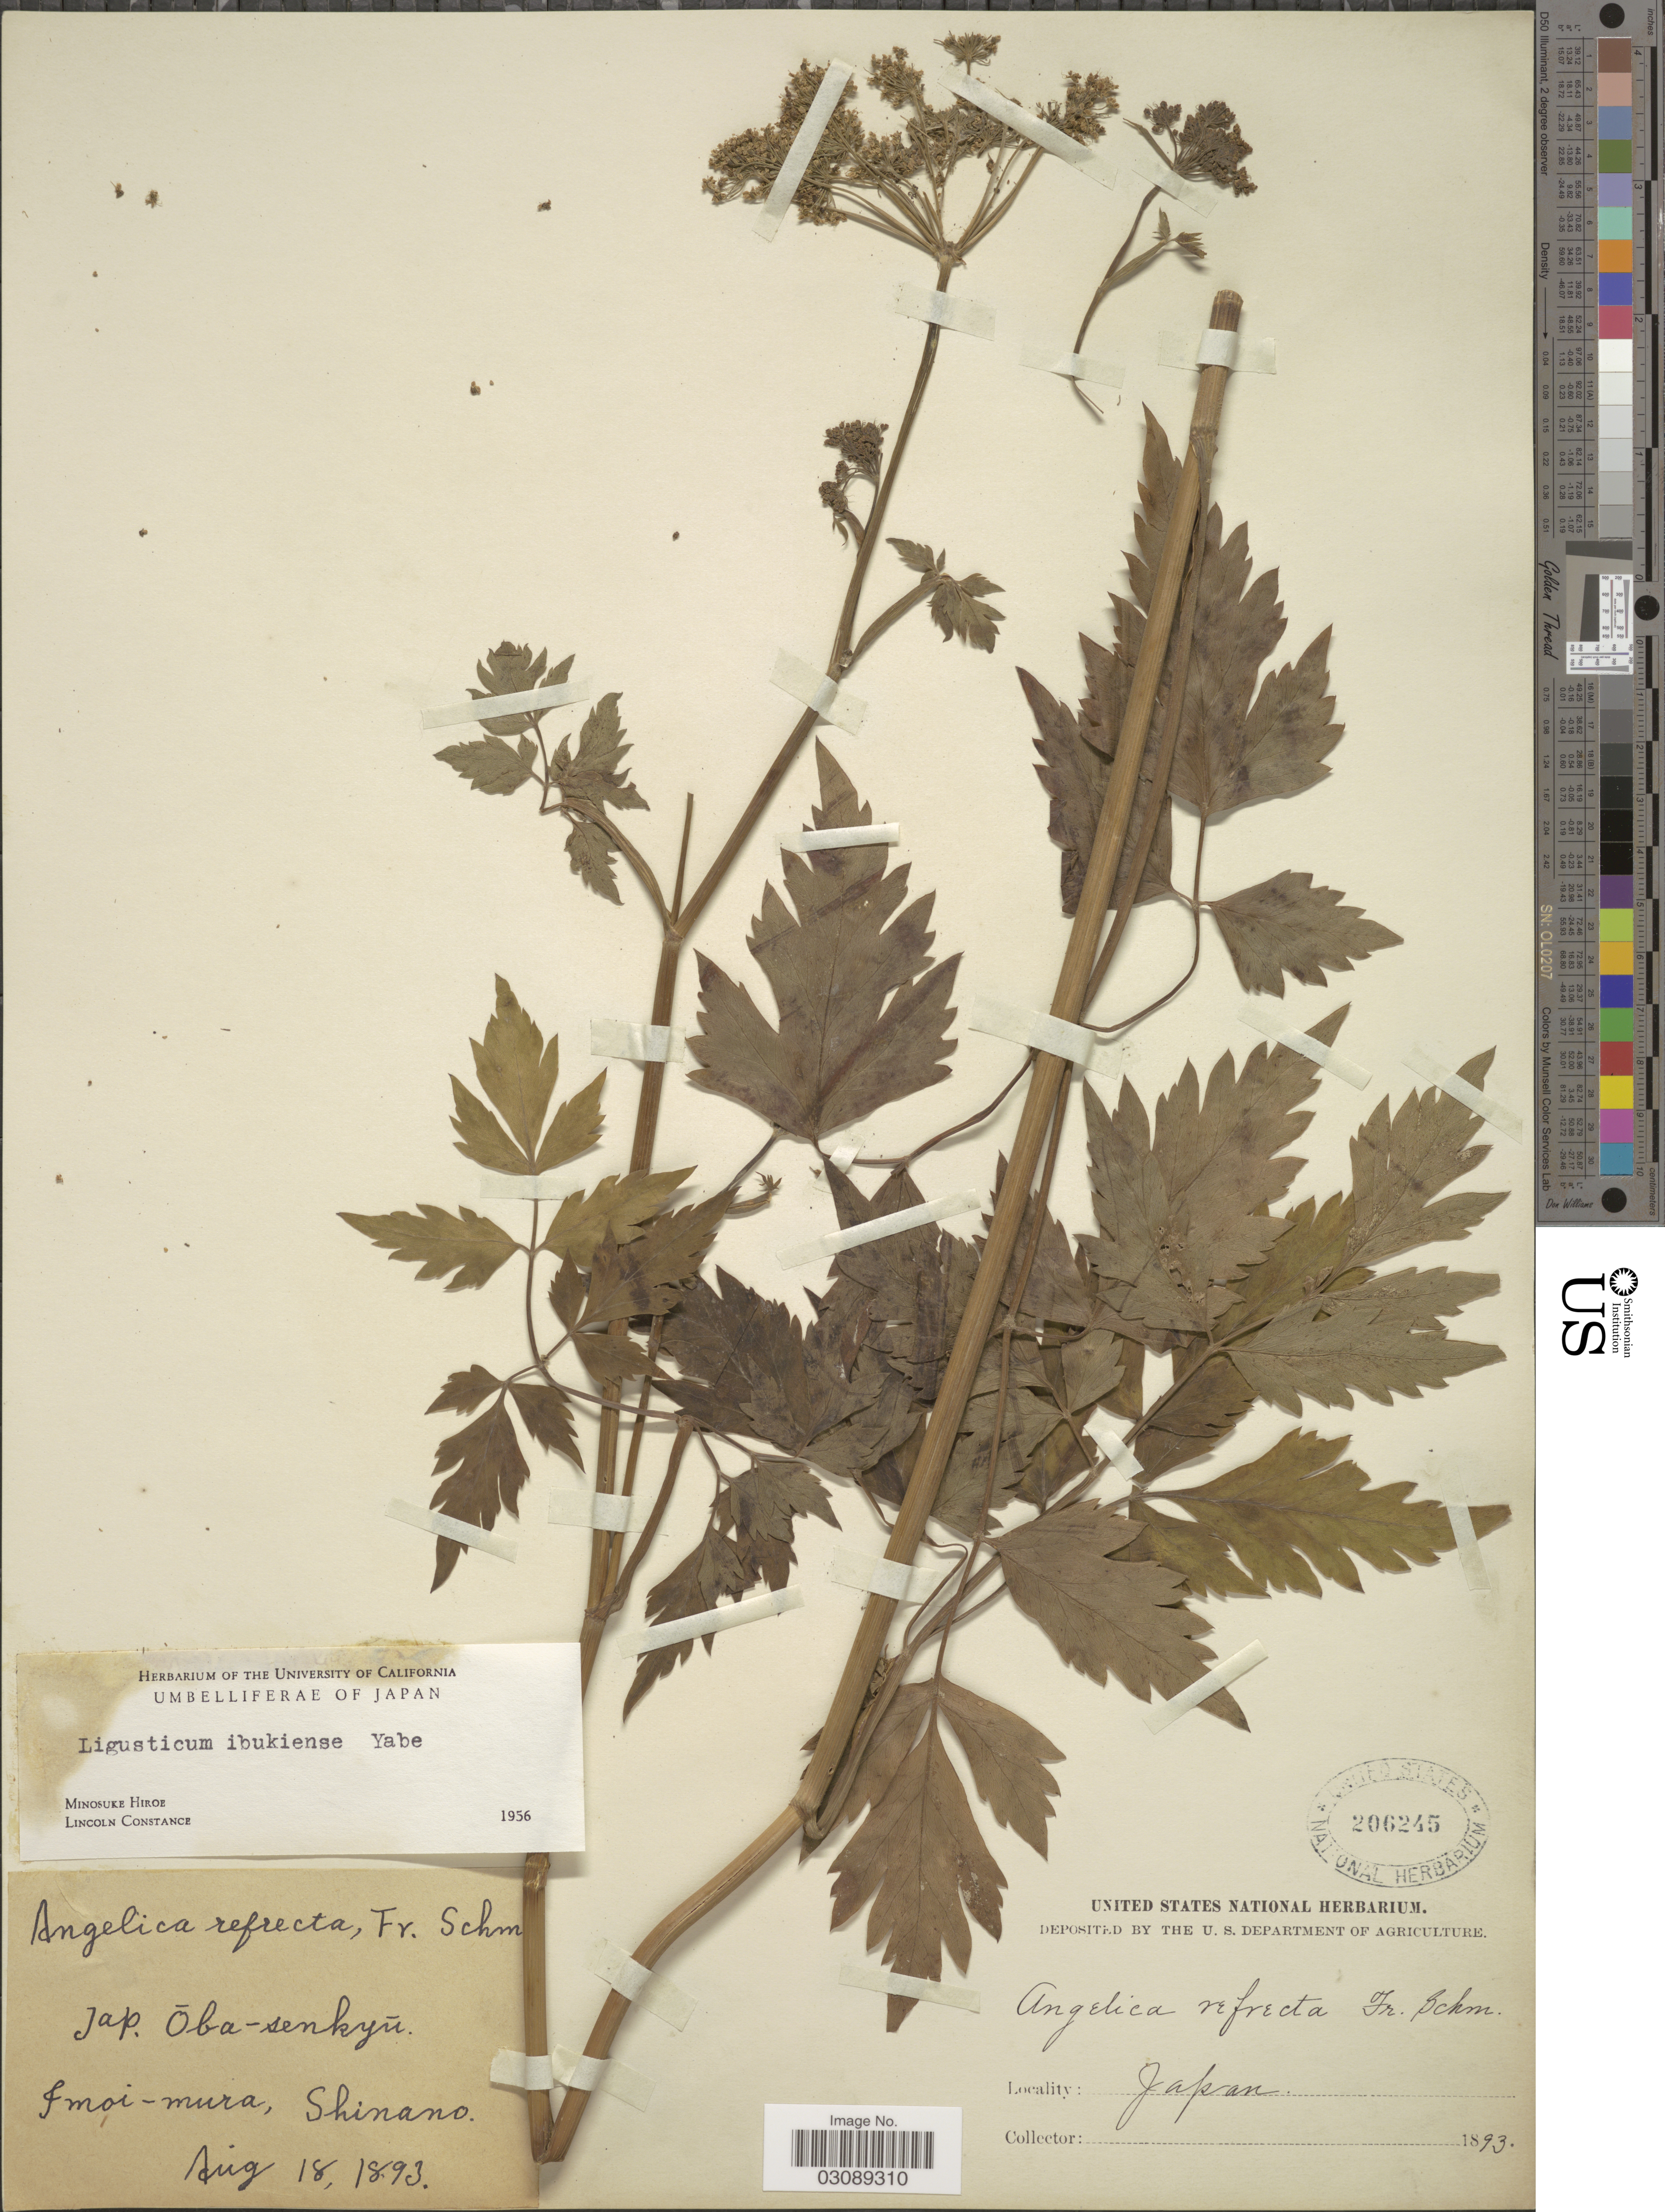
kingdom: Plantae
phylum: Tracheophyta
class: Magnoliopsida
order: Apiales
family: Apiaceae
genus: Ligusticum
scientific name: Ligusticum ibukiense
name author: Y. Yabe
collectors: ex herb. United States National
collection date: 1893-08-18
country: Japan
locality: Imoi-mura, Shinano.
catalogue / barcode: US 206245